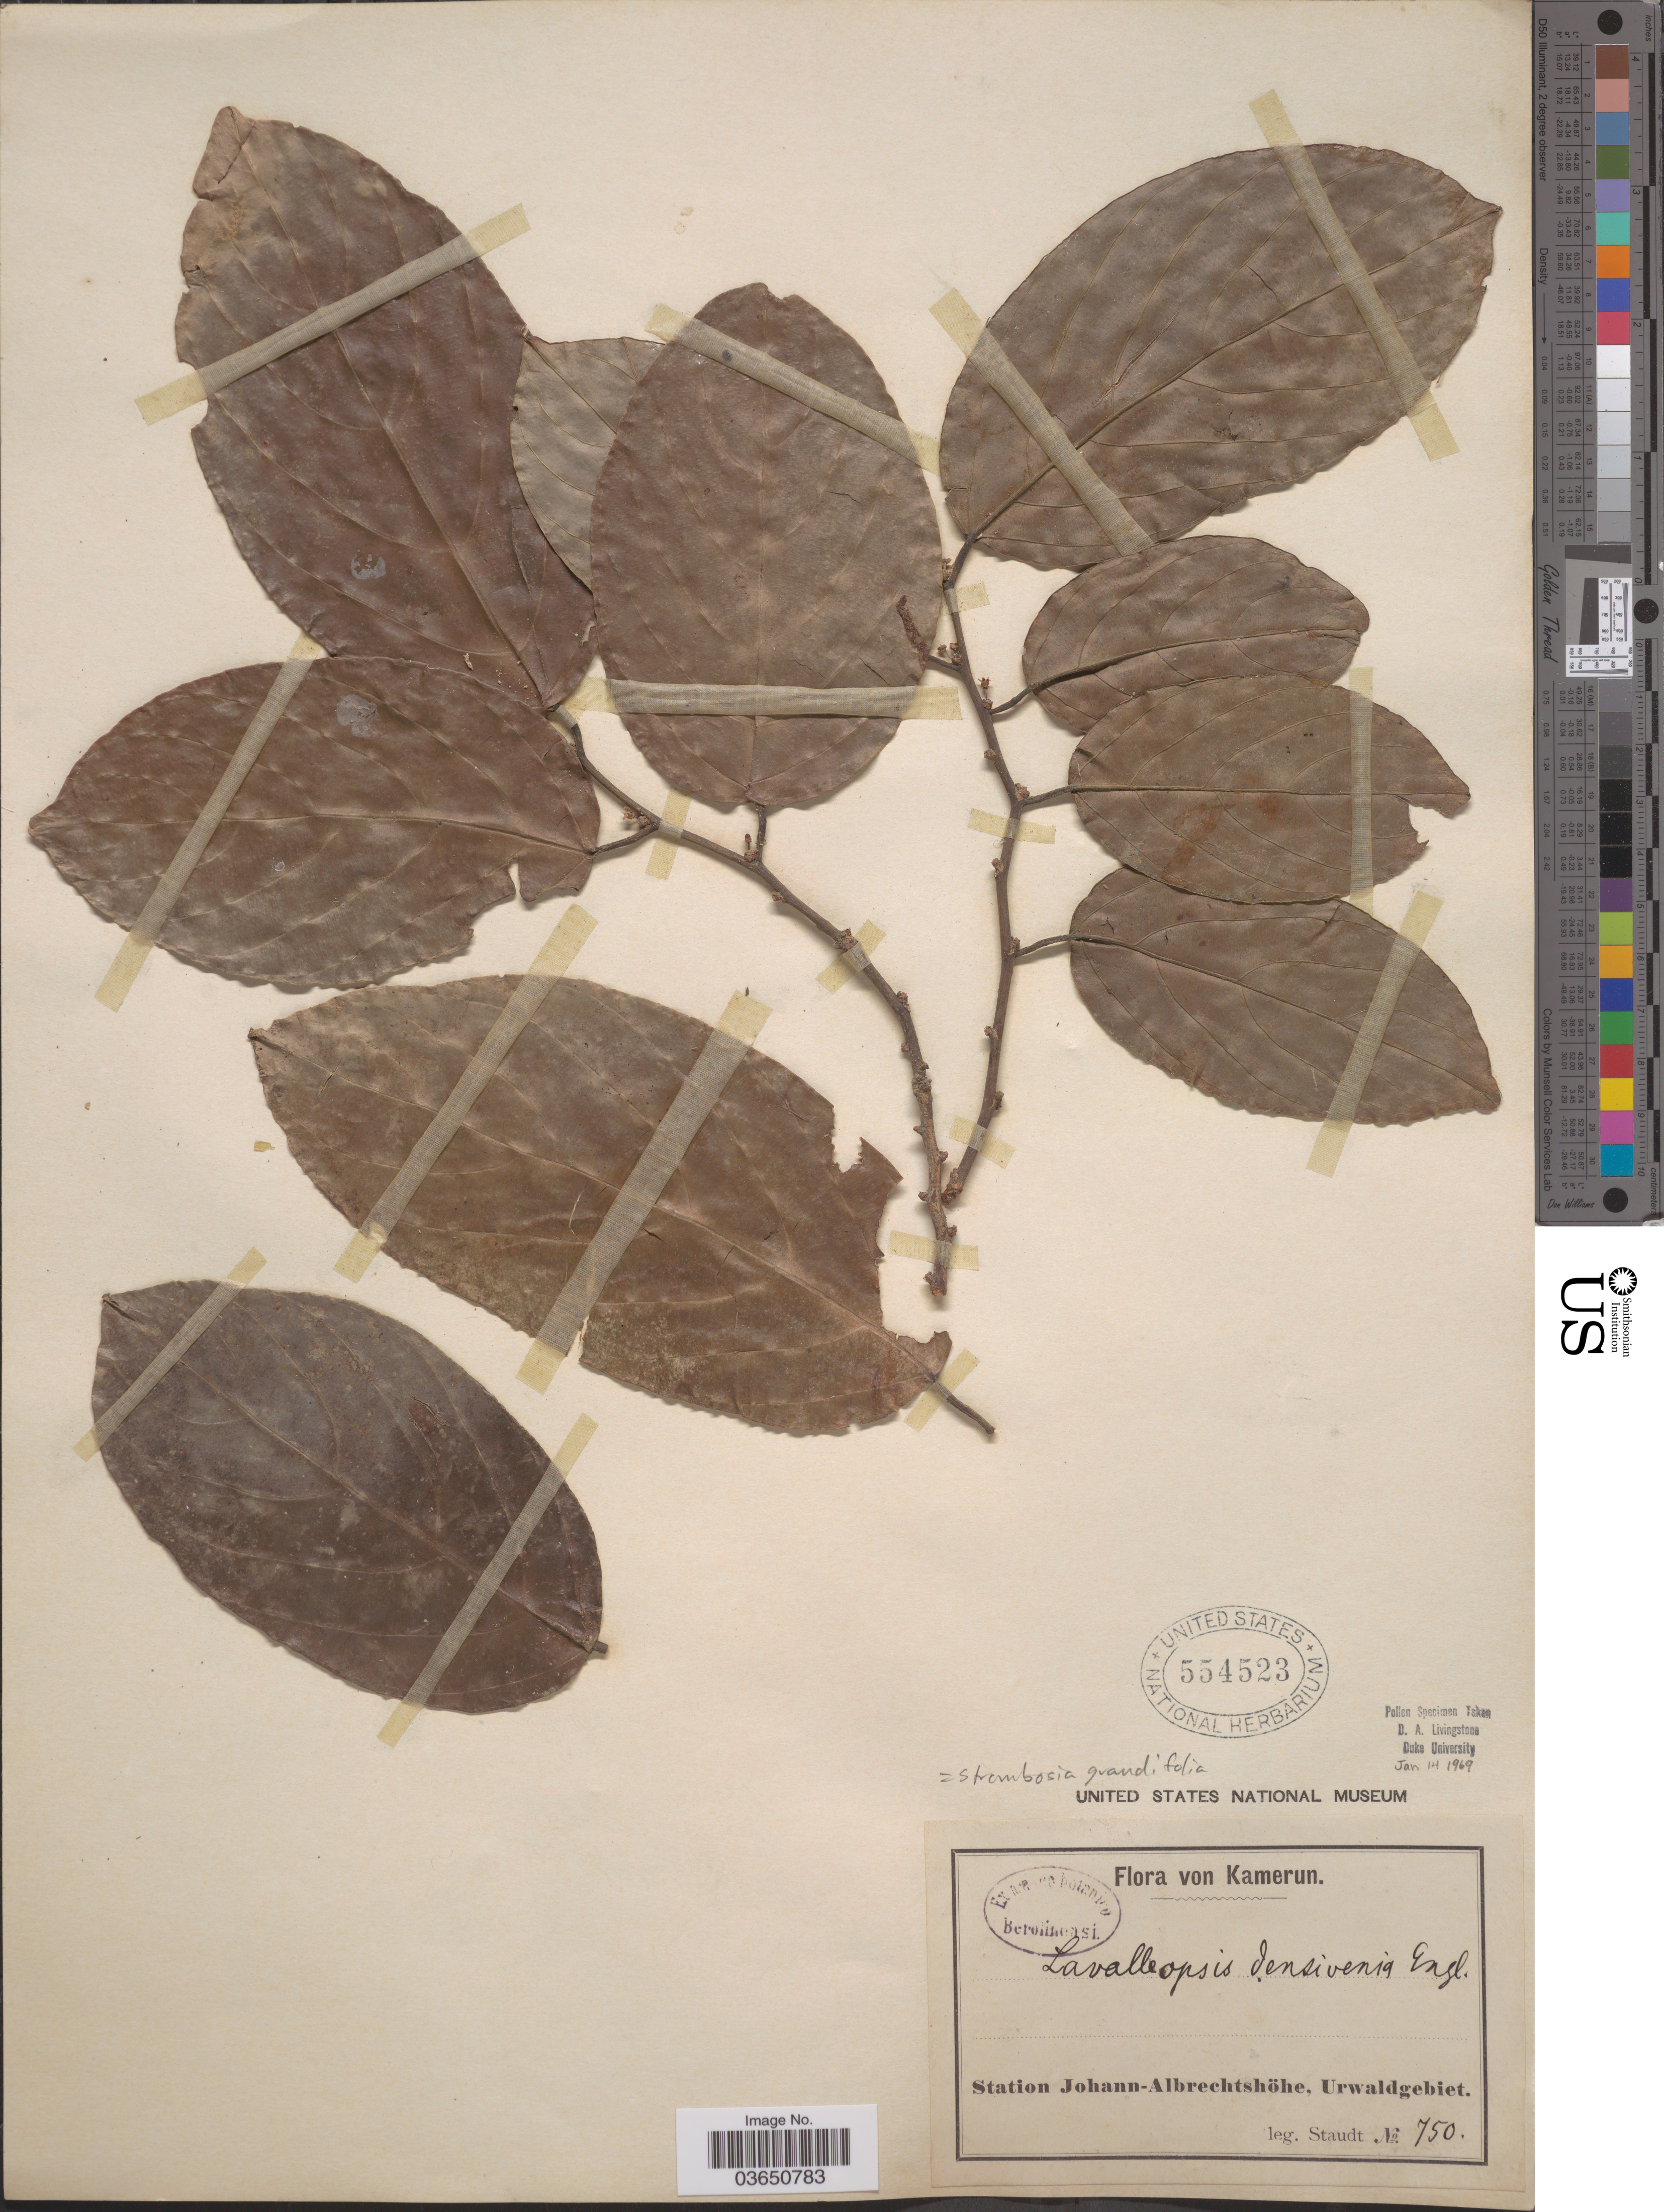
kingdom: Plantae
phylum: Tracheophyta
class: Magnoliopsida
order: Santalales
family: Strombosiaceae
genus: Strombosia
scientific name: Strombosia grandifolia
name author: Hook. f. ex Benth.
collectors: -. Staudt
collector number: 750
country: Cameroon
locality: Kamerun. Station Johann-Albrechtshöhe, Urwaldgebiet.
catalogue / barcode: US 554523